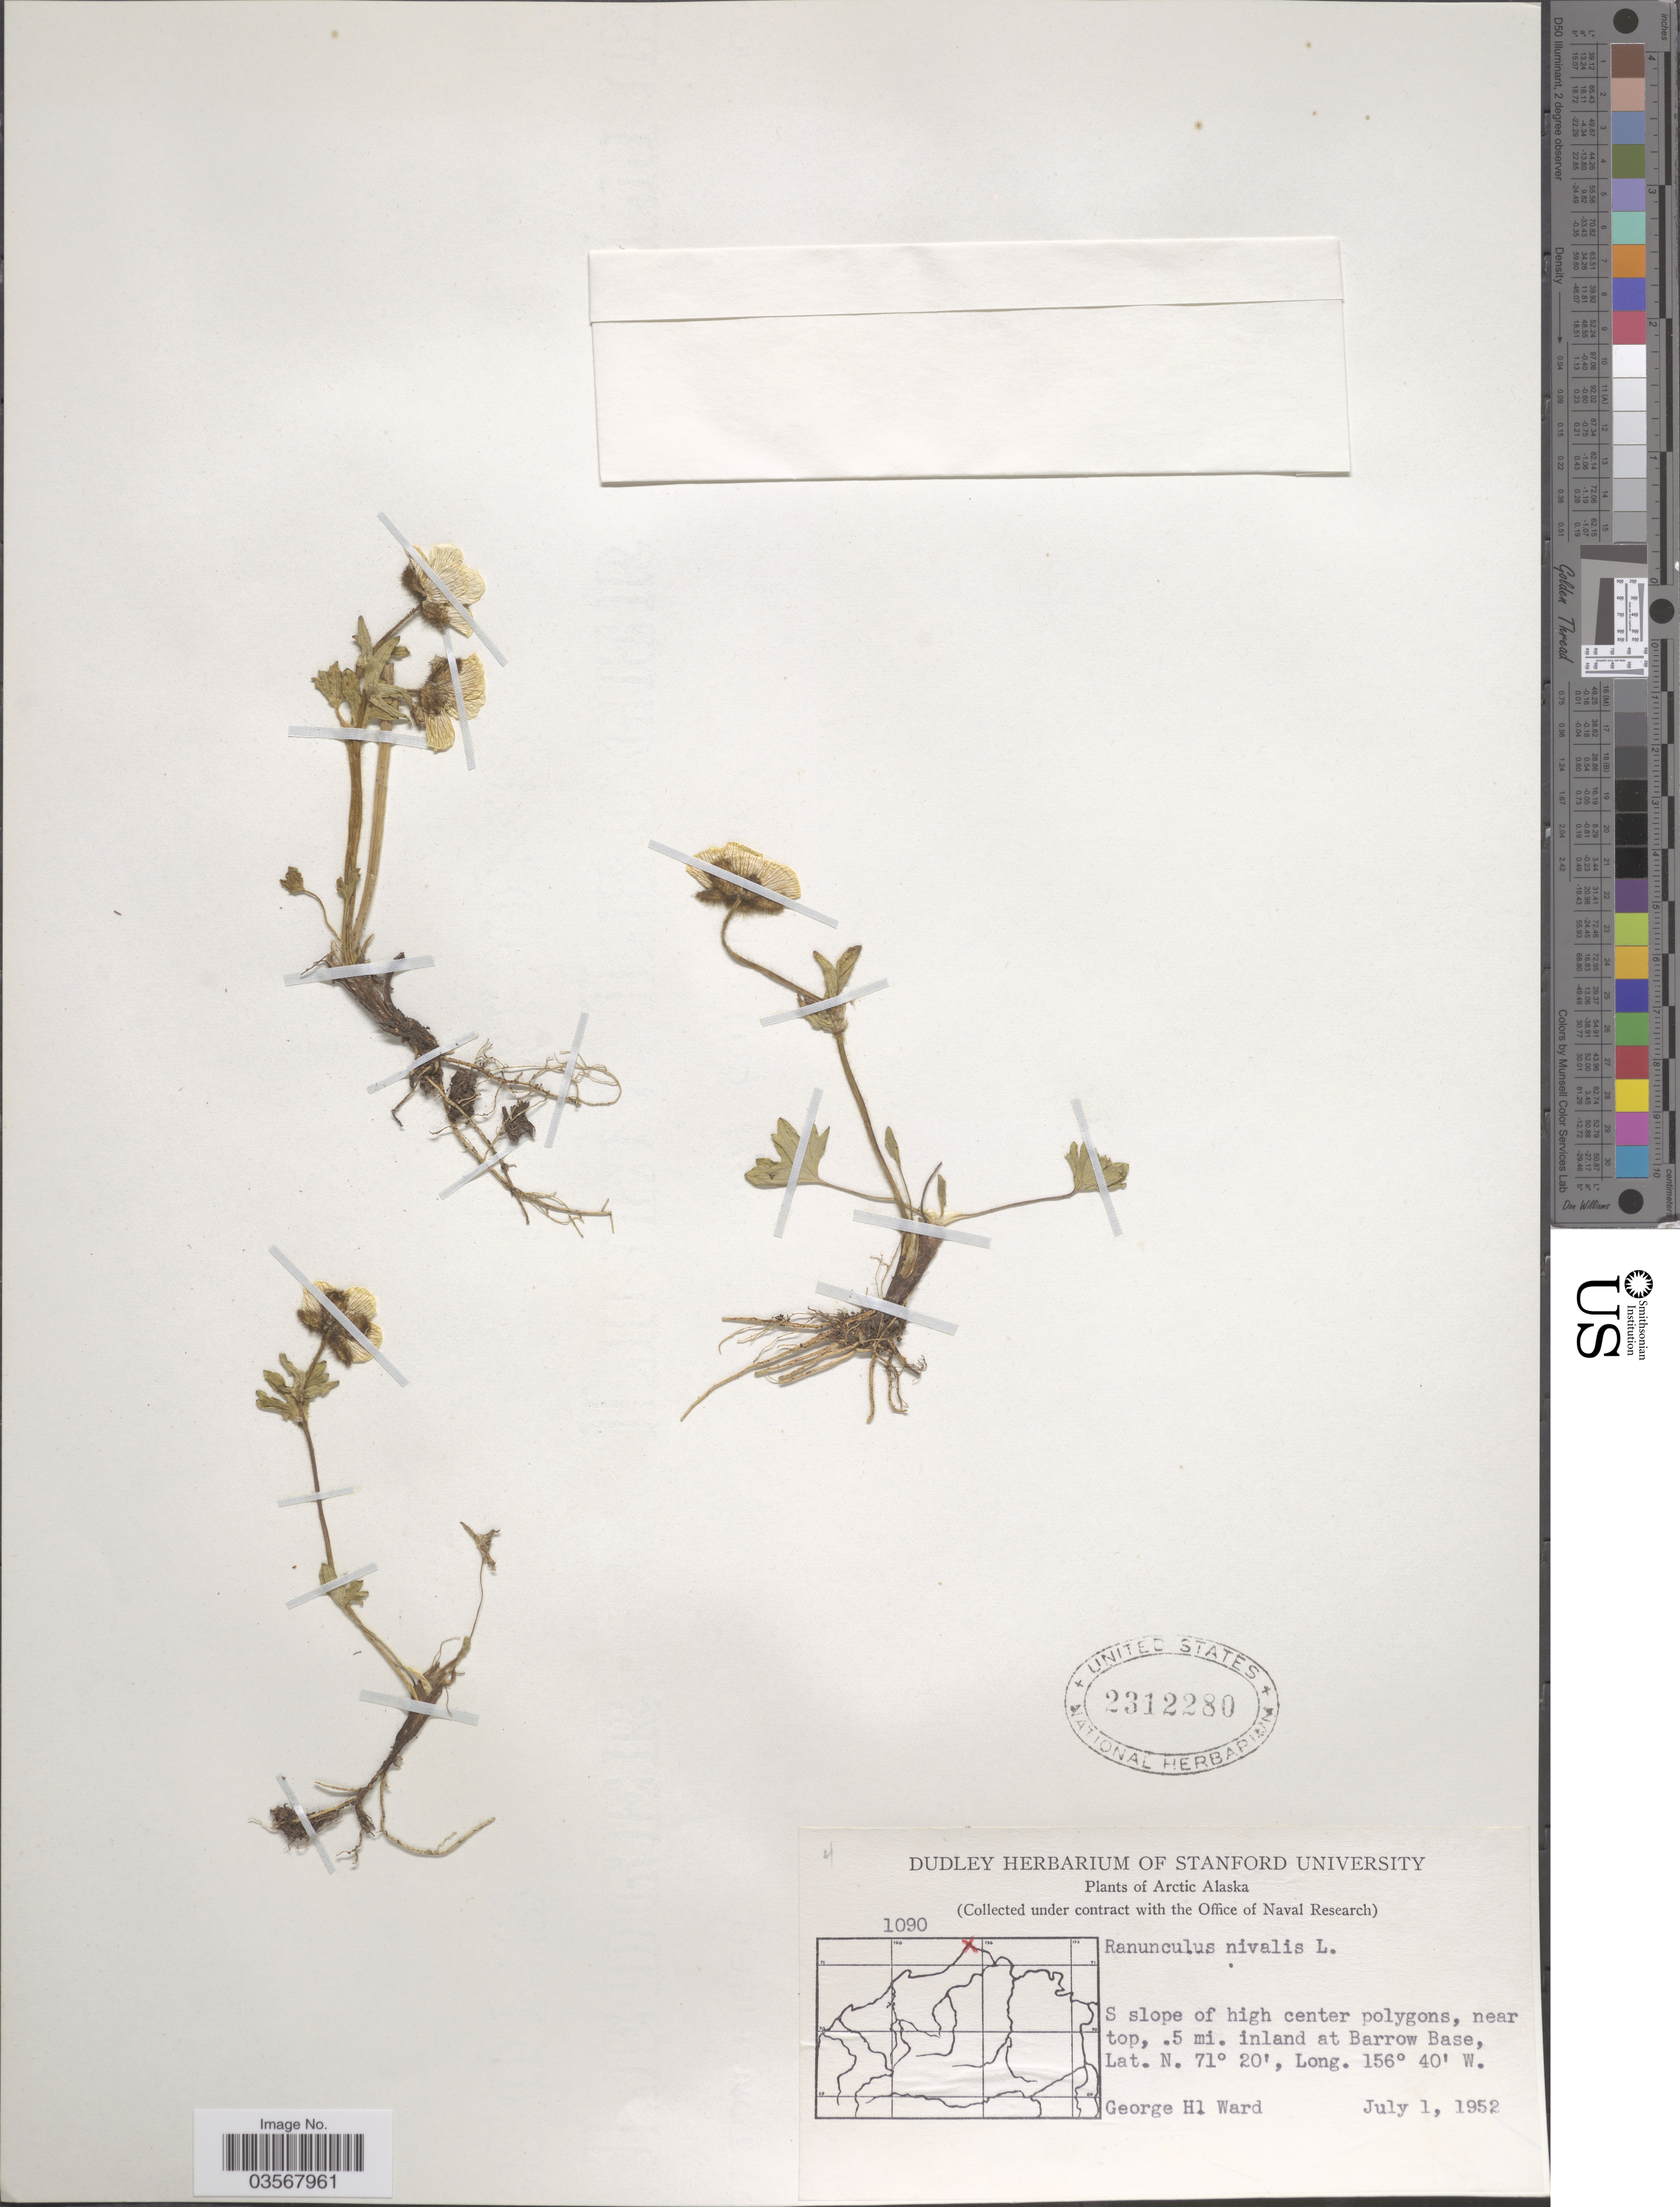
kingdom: Plantae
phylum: Tracheophyta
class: Magnoliopsida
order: Ranunculales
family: Ranunculaceae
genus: Ranunculus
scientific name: Ranunculus nivalis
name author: L.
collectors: G. H. Ward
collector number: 1090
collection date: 1952-07-01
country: United States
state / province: Alaska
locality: Arctic Alaska. S slope of high center polygons, near top, .5 mi. inland at Barrow Base.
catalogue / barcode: US 2312280